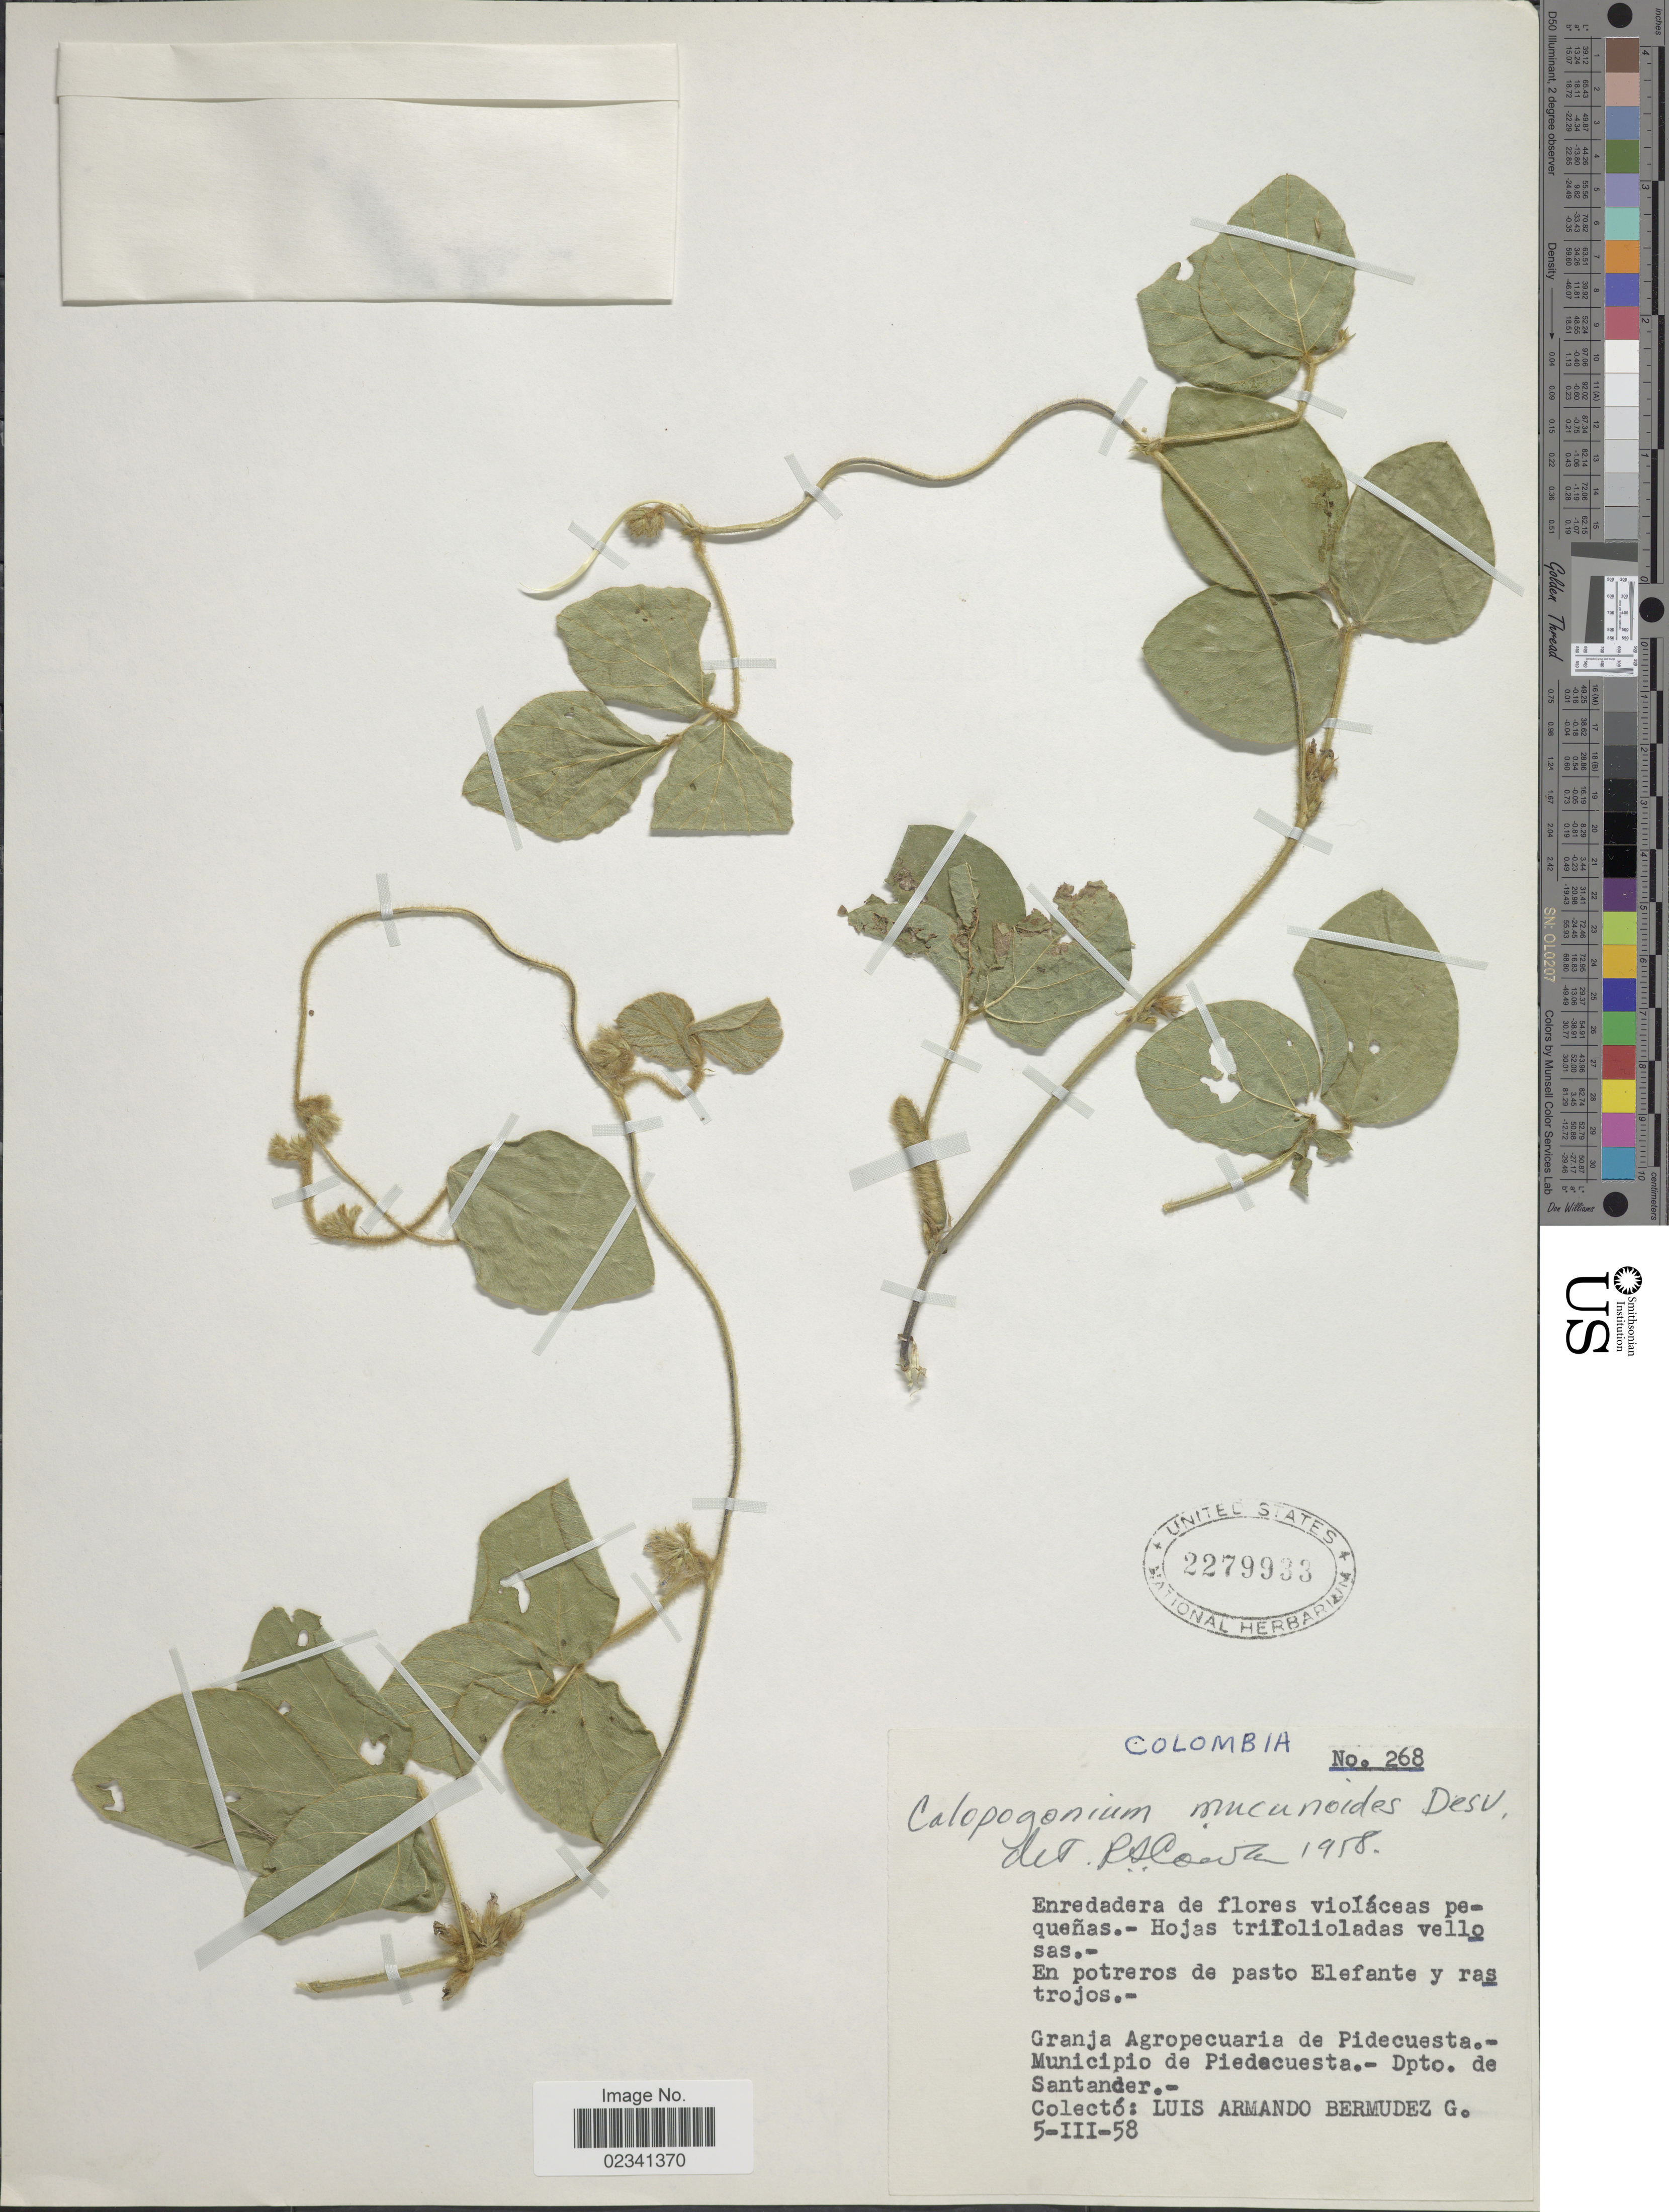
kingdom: Plantae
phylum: Tracheophyta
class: Magnoliopsida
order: Fabales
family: Fabaceae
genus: Calopogonium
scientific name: Calopogonium mucunoides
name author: Desv.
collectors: A. Bermudez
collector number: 268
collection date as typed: Transcribed d/m/y: 5/3/58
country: Colombia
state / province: Santander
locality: Granja Agropecuaria de Pidecuesta, Municipio de Piedecuesta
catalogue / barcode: US 2279933